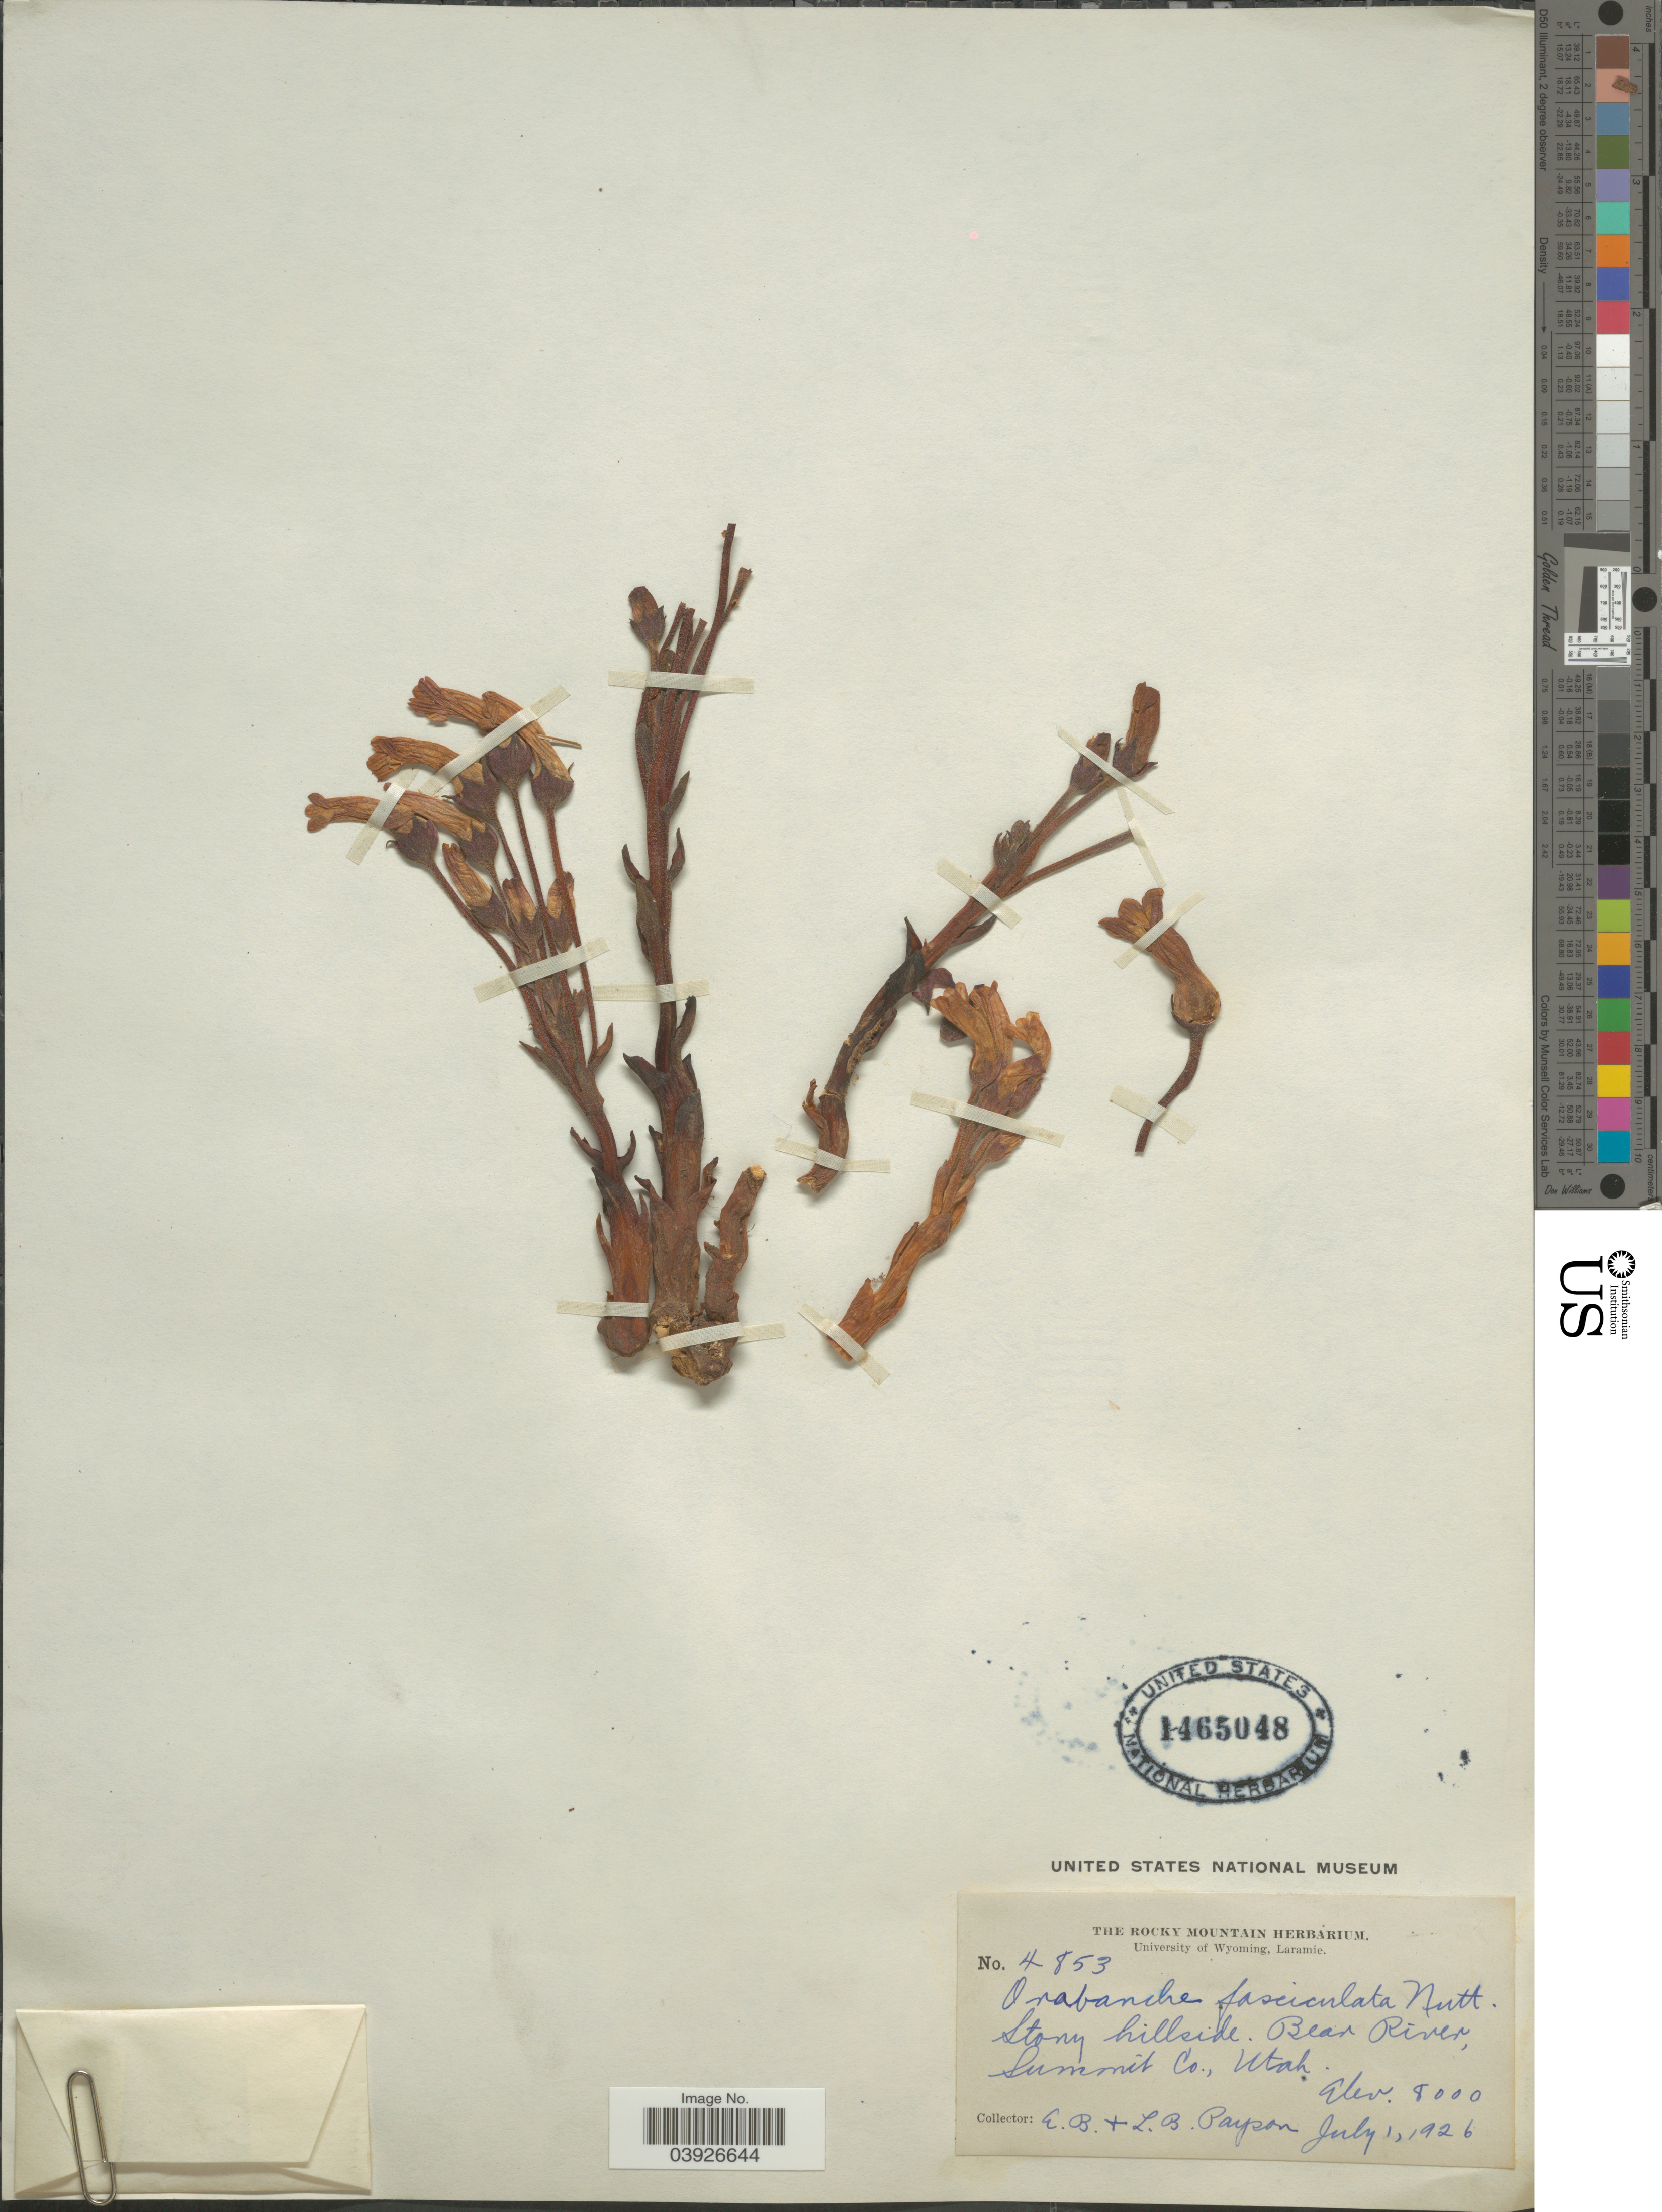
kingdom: Plantae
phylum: Tracheophyta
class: Magnoliopsida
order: Lamiales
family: Orobanchaceae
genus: Aphyllon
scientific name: Aphyllon fasciculatum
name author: (Nutt.) Torr. & A. Gray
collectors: E. B. Payson & L. Payson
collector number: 4853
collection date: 1926-07-01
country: United States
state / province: Utah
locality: Stony hillside. Bear River, Summit Co.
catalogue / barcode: US 1465048